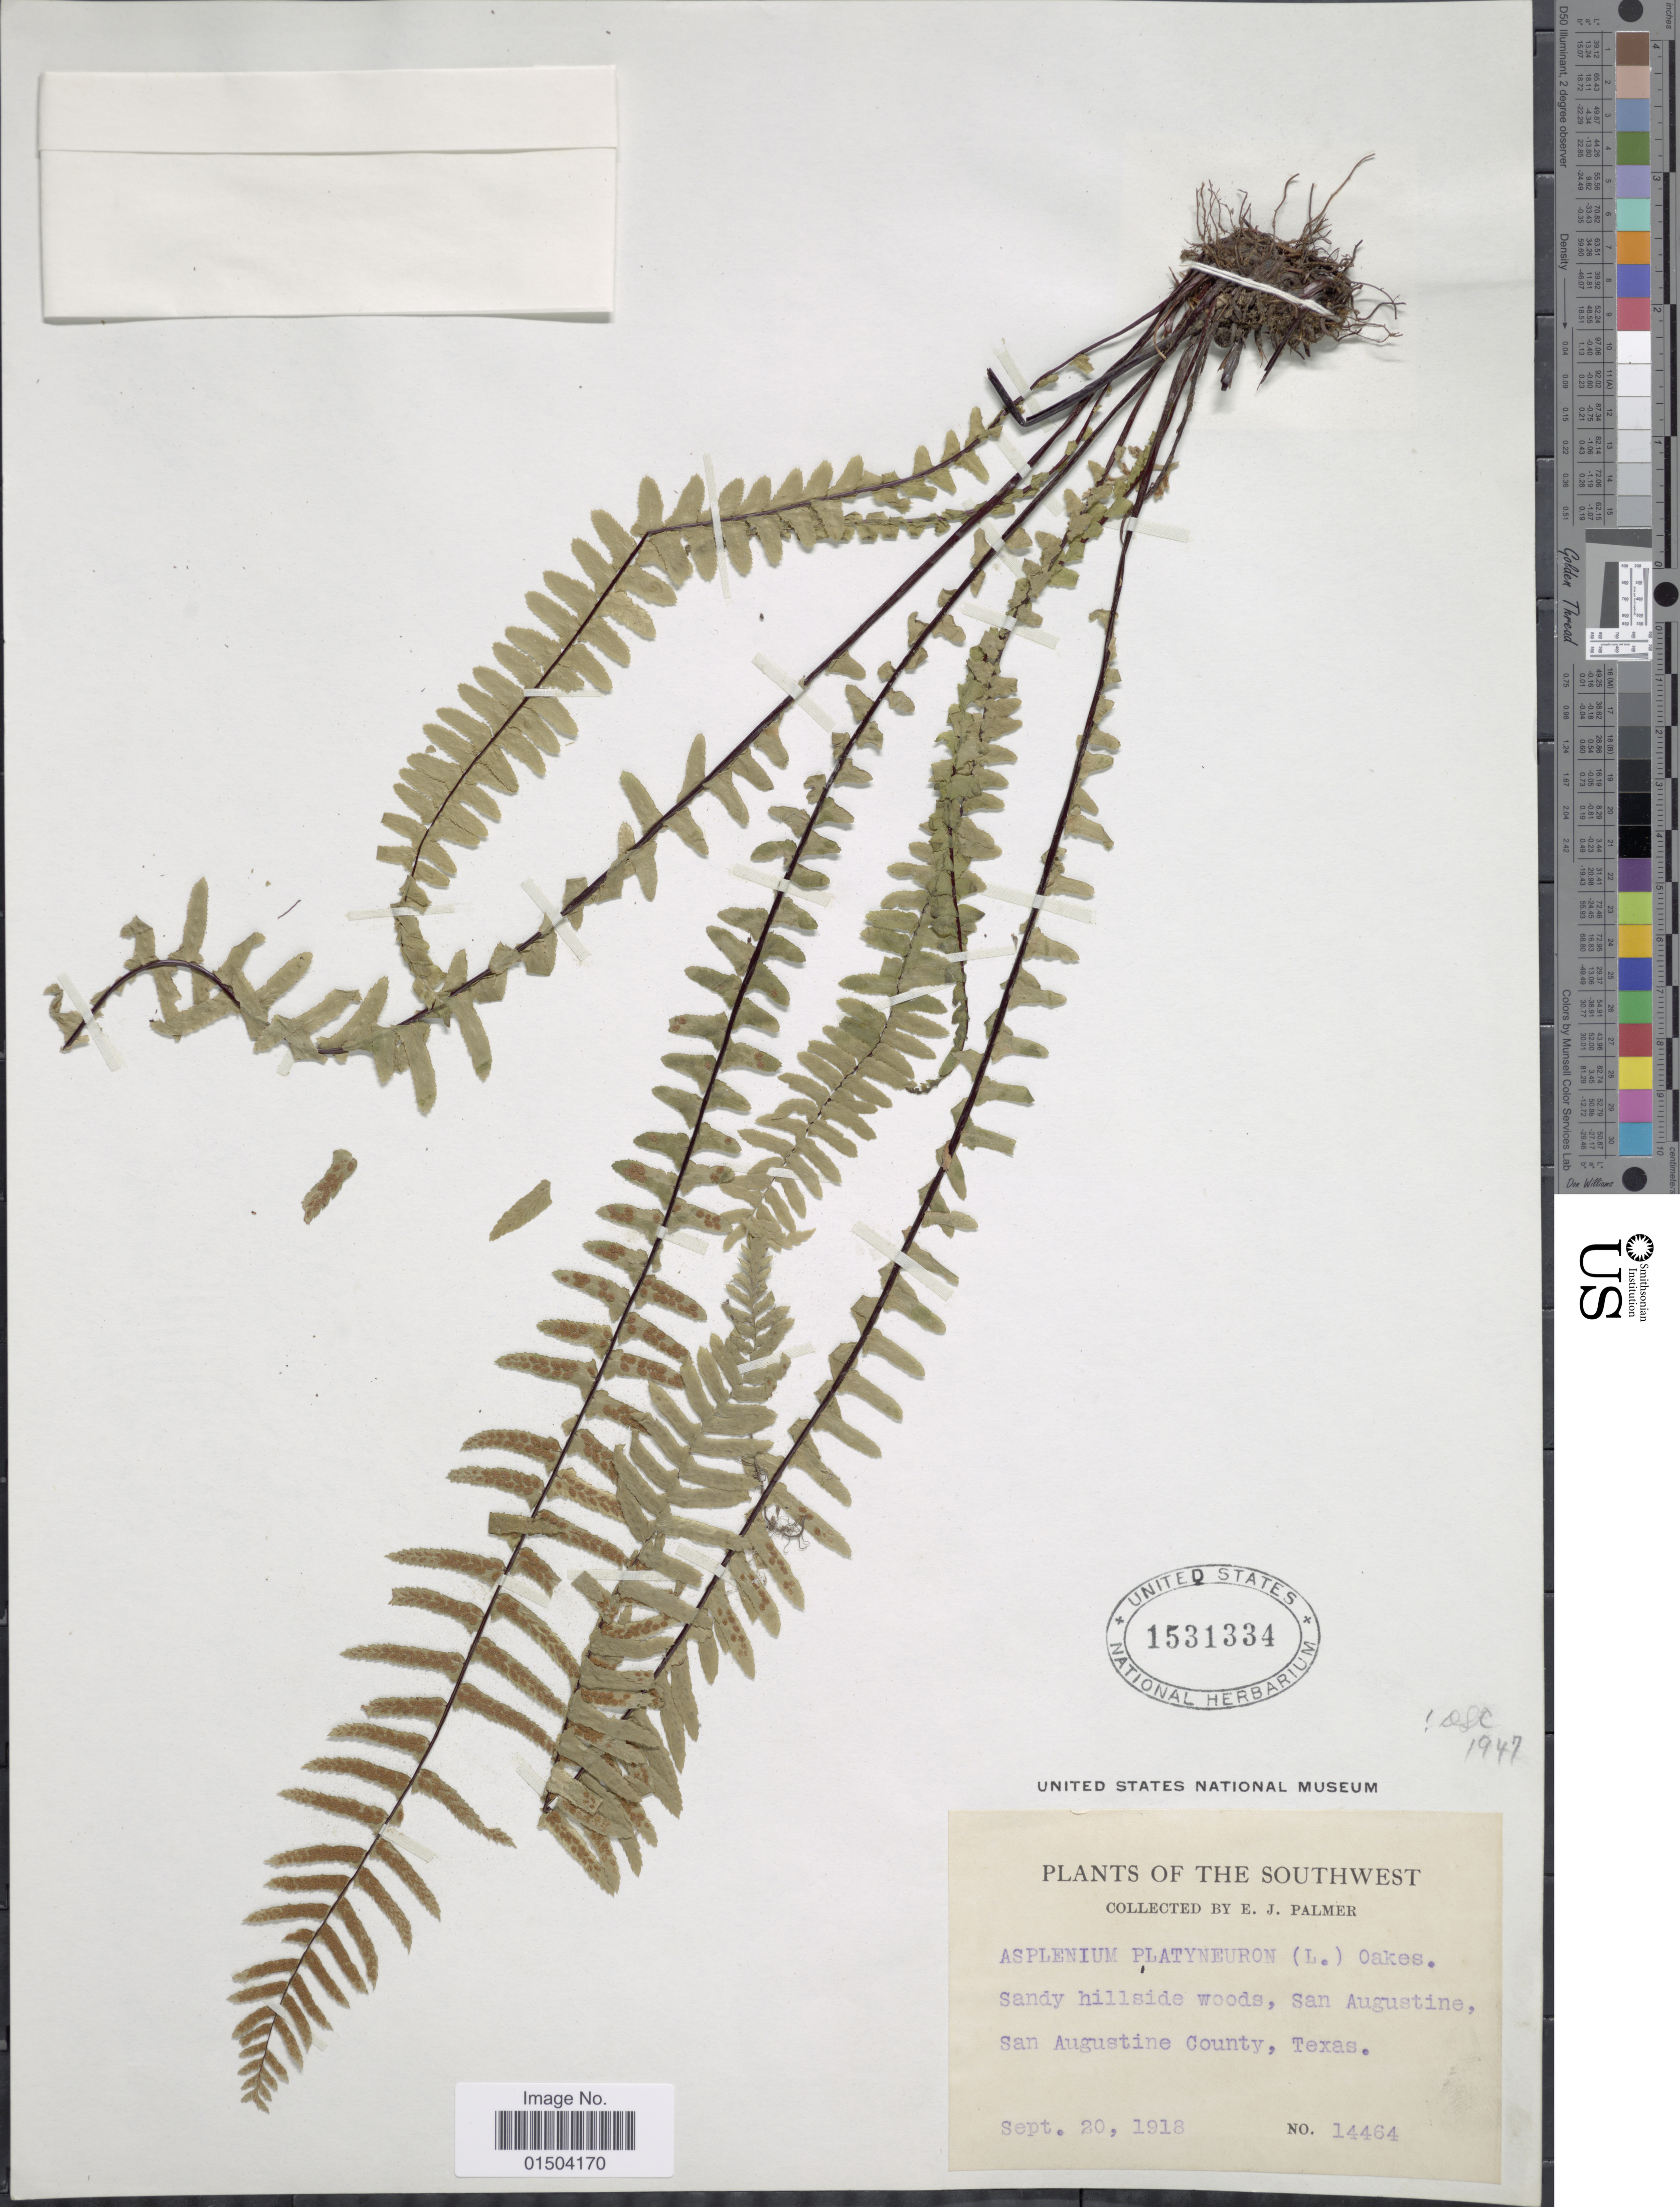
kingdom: Plantae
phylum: Tracheophyta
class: Polypodiopsida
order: Polypodiales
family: Aspleniaceae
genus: Asplenium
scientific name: Asplenium platyneuron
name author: (L.) Britton, Stearns & Poggenb.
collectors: E. J. Palmer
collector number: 14464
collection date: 1918-09-20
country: United States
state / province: Texas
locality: Southwest. Sandy hillside woods, San Augustine, San Augistine County.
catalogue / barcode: US 1531334